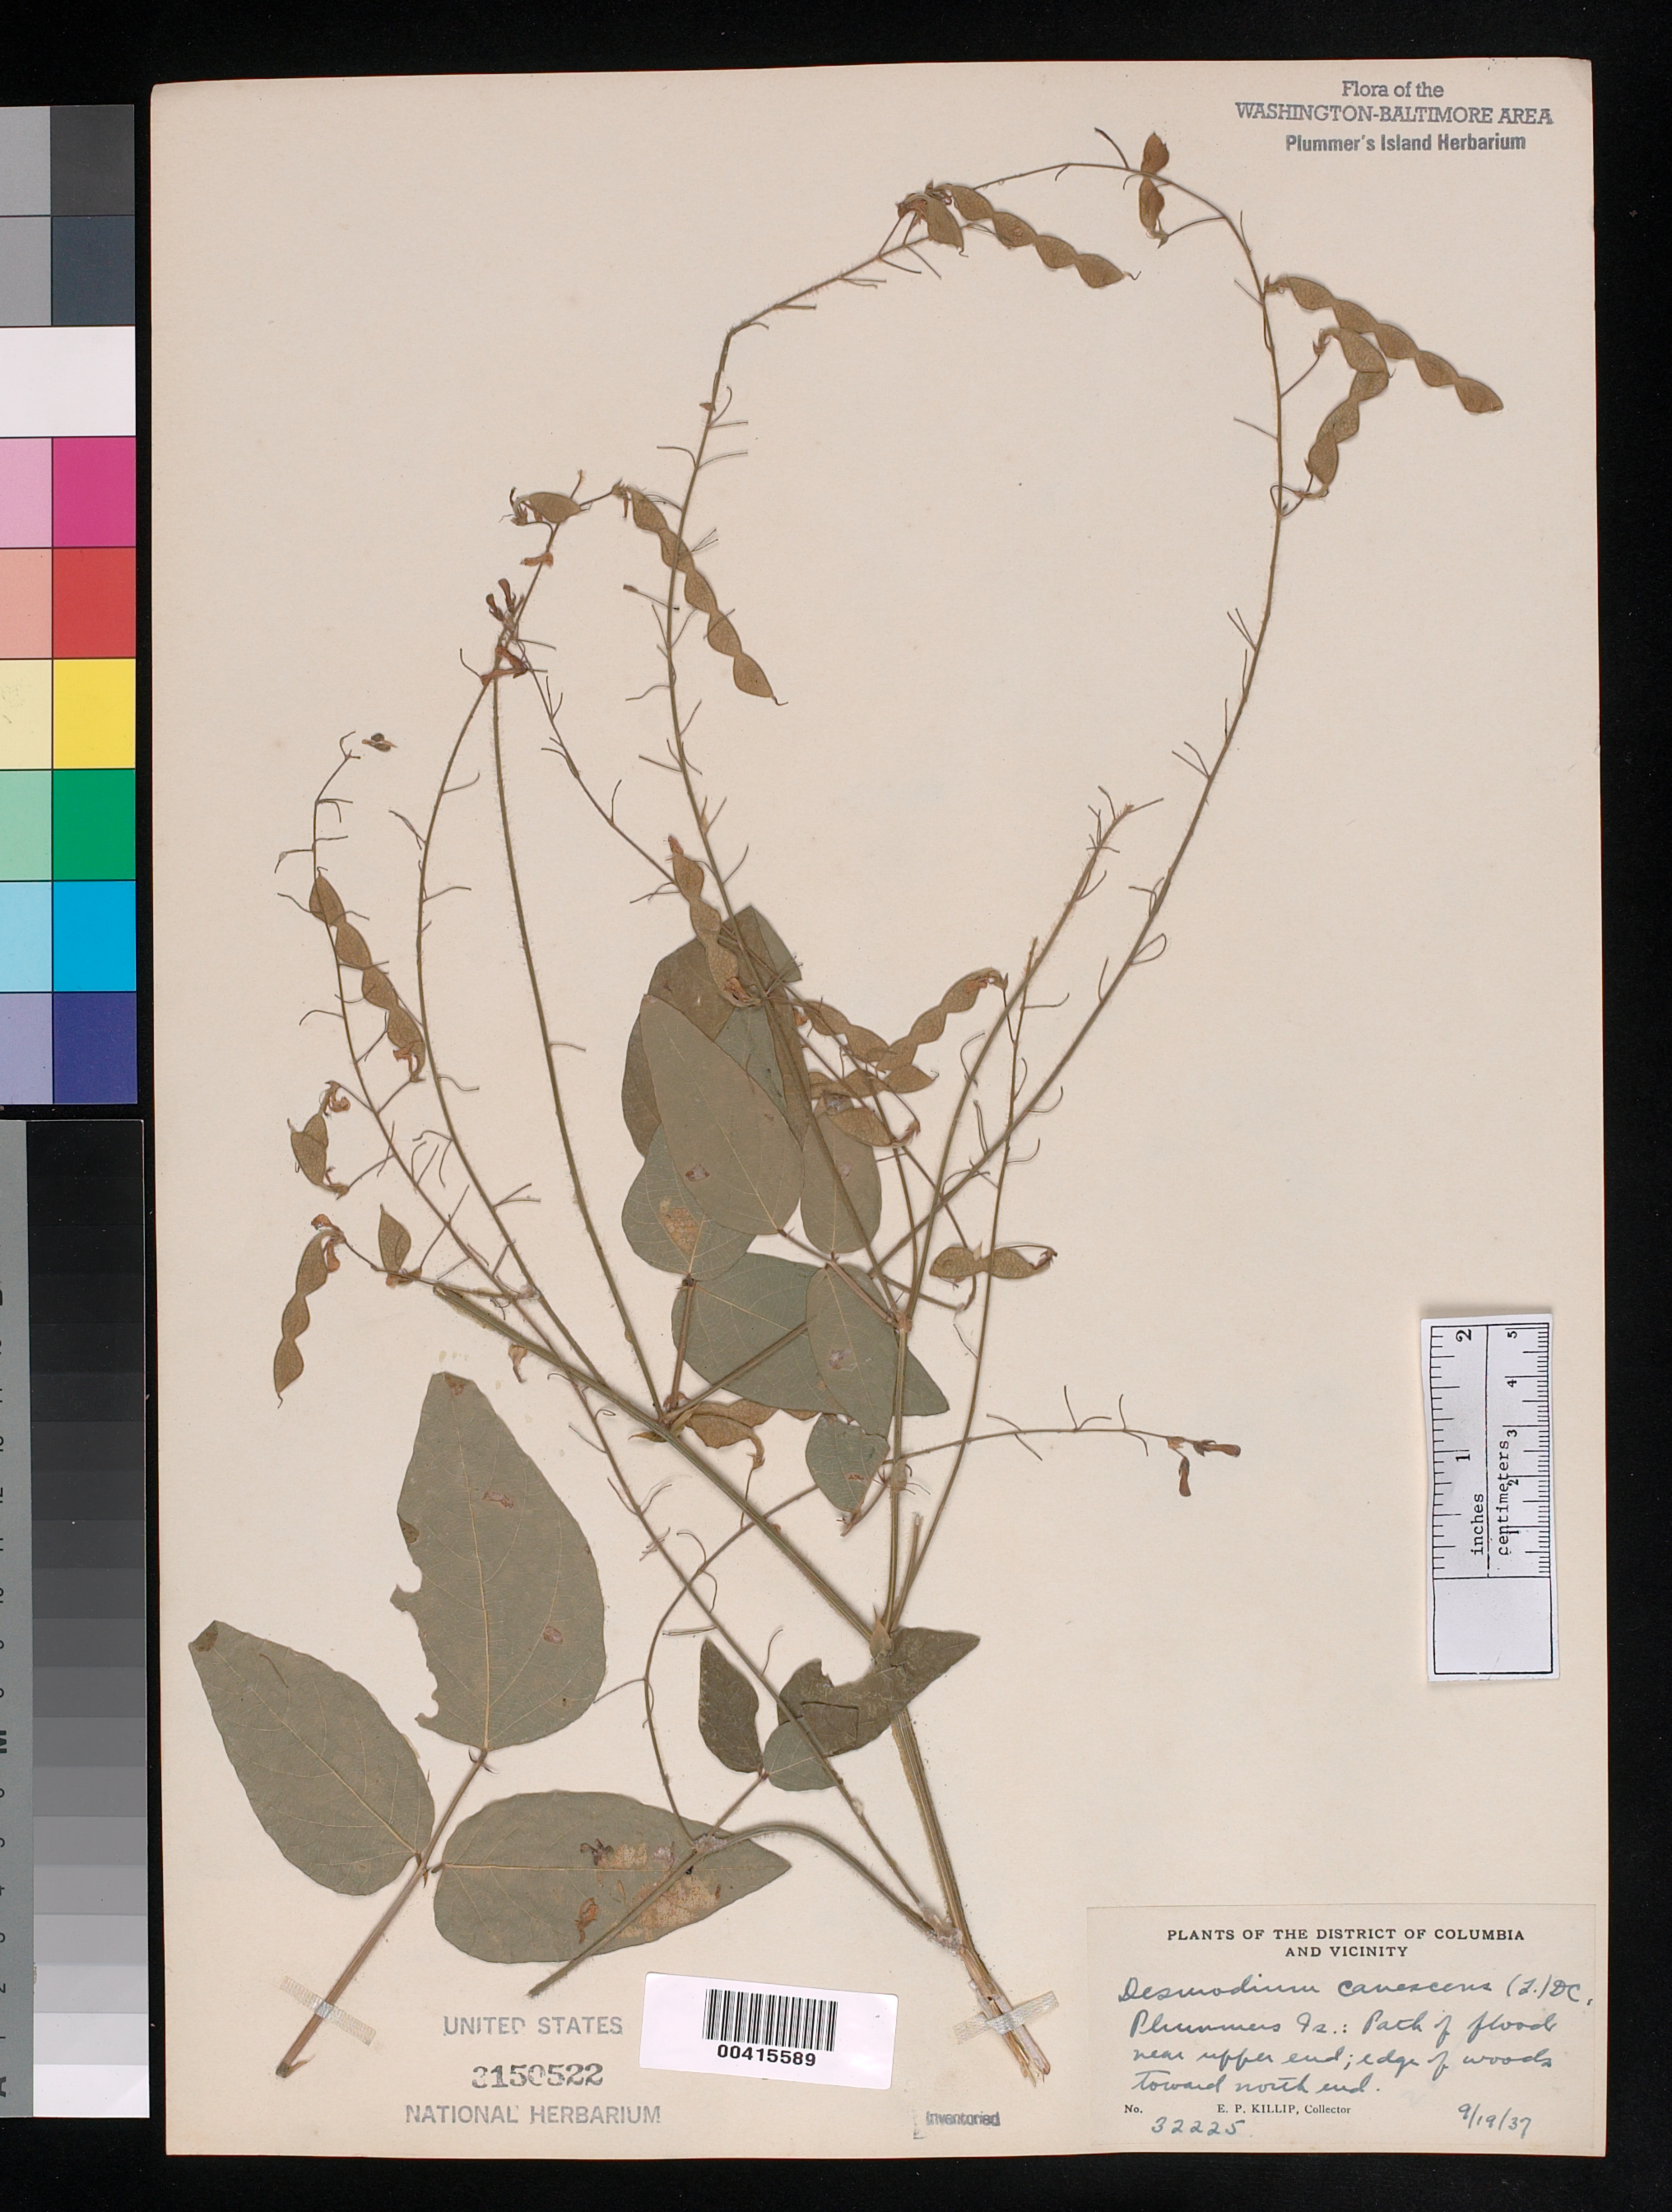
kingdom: Plantae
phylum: Tracheophyta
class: Magnoliopsida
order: Fabales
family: Fabaceae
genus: Desmodium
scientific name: Desmodium canescens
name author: (L.) DC.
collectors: E. P. Killip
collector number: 32225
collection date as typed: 19 Sep 1937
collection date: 1937-09-19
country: United States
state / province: Maryland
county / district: Montgomery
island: Plummers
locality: Plummer's Island; Path of flood near upper end. Edge of woods toward north end C. & O. Canal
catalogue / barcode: US 3150522